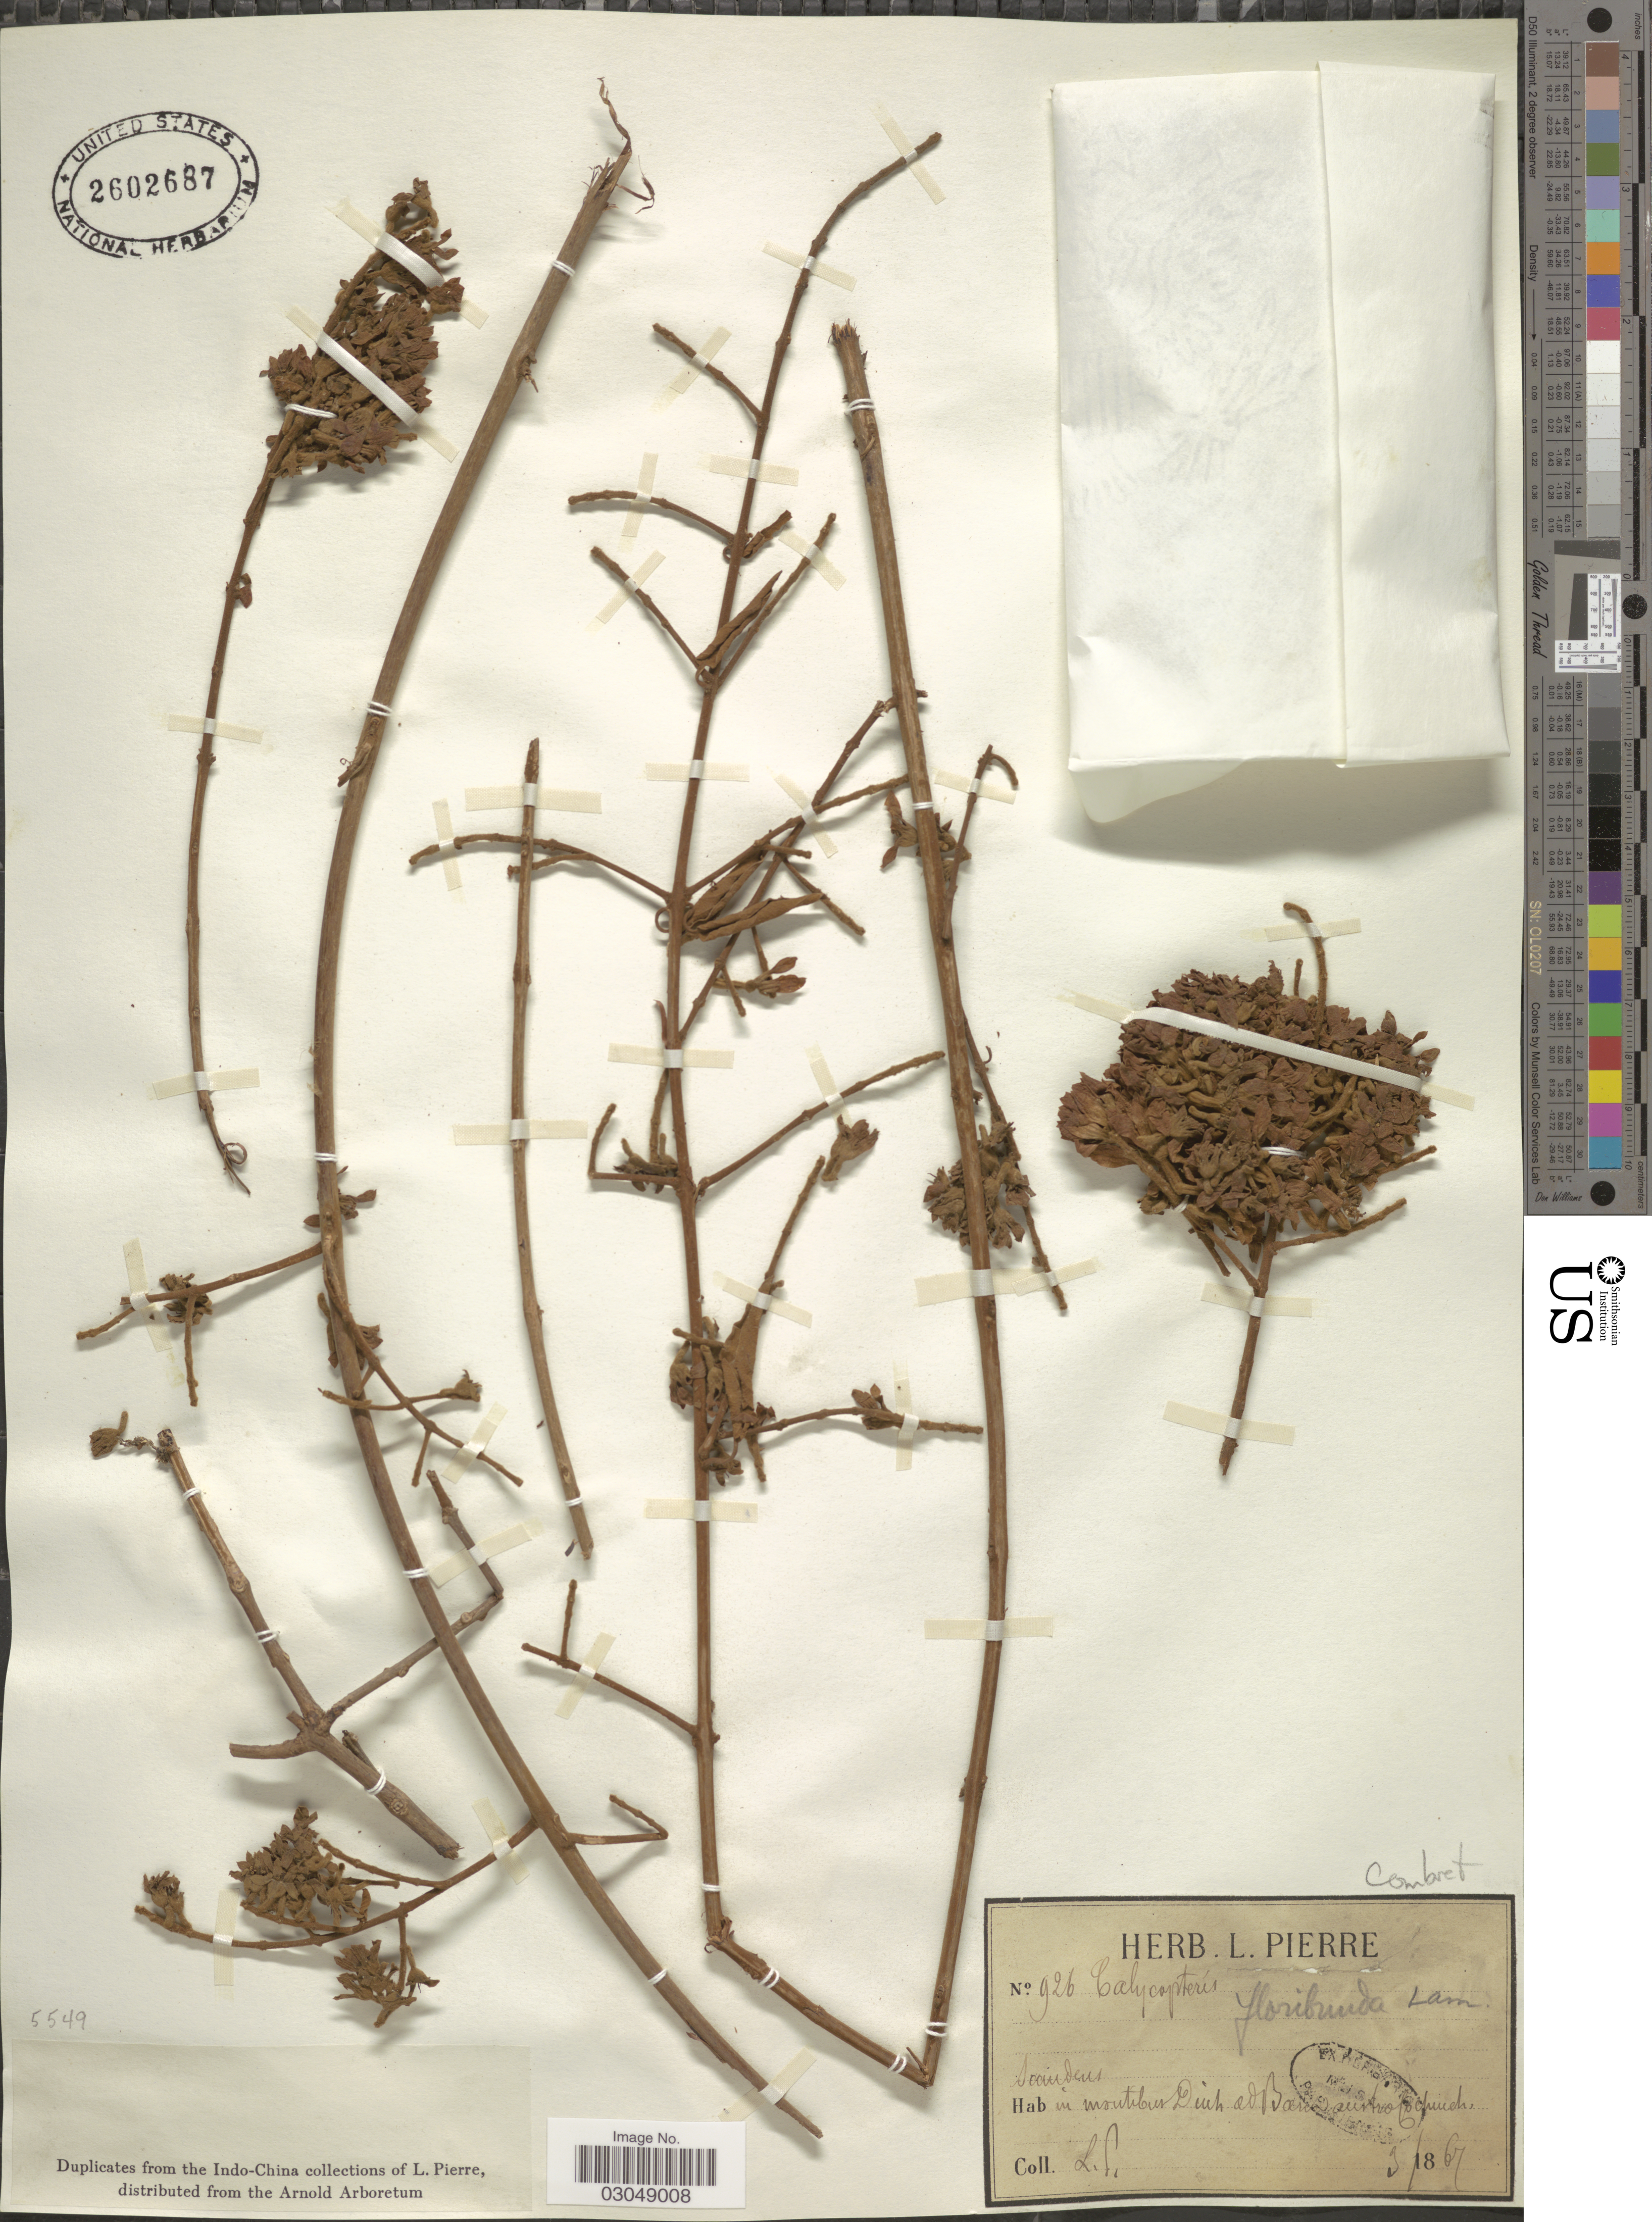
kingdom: Plantae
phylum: Tracheophyta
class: Magnoliopsida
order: Myrtales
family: Combretaceae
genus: Getonia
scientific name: Getonia floribunda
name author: Roxb.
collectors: L. Pierre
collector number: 926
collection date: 1867-03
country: Vietnam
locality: In montibus Dinh ad Baria austro Cochinch.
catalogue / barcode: US 2602687